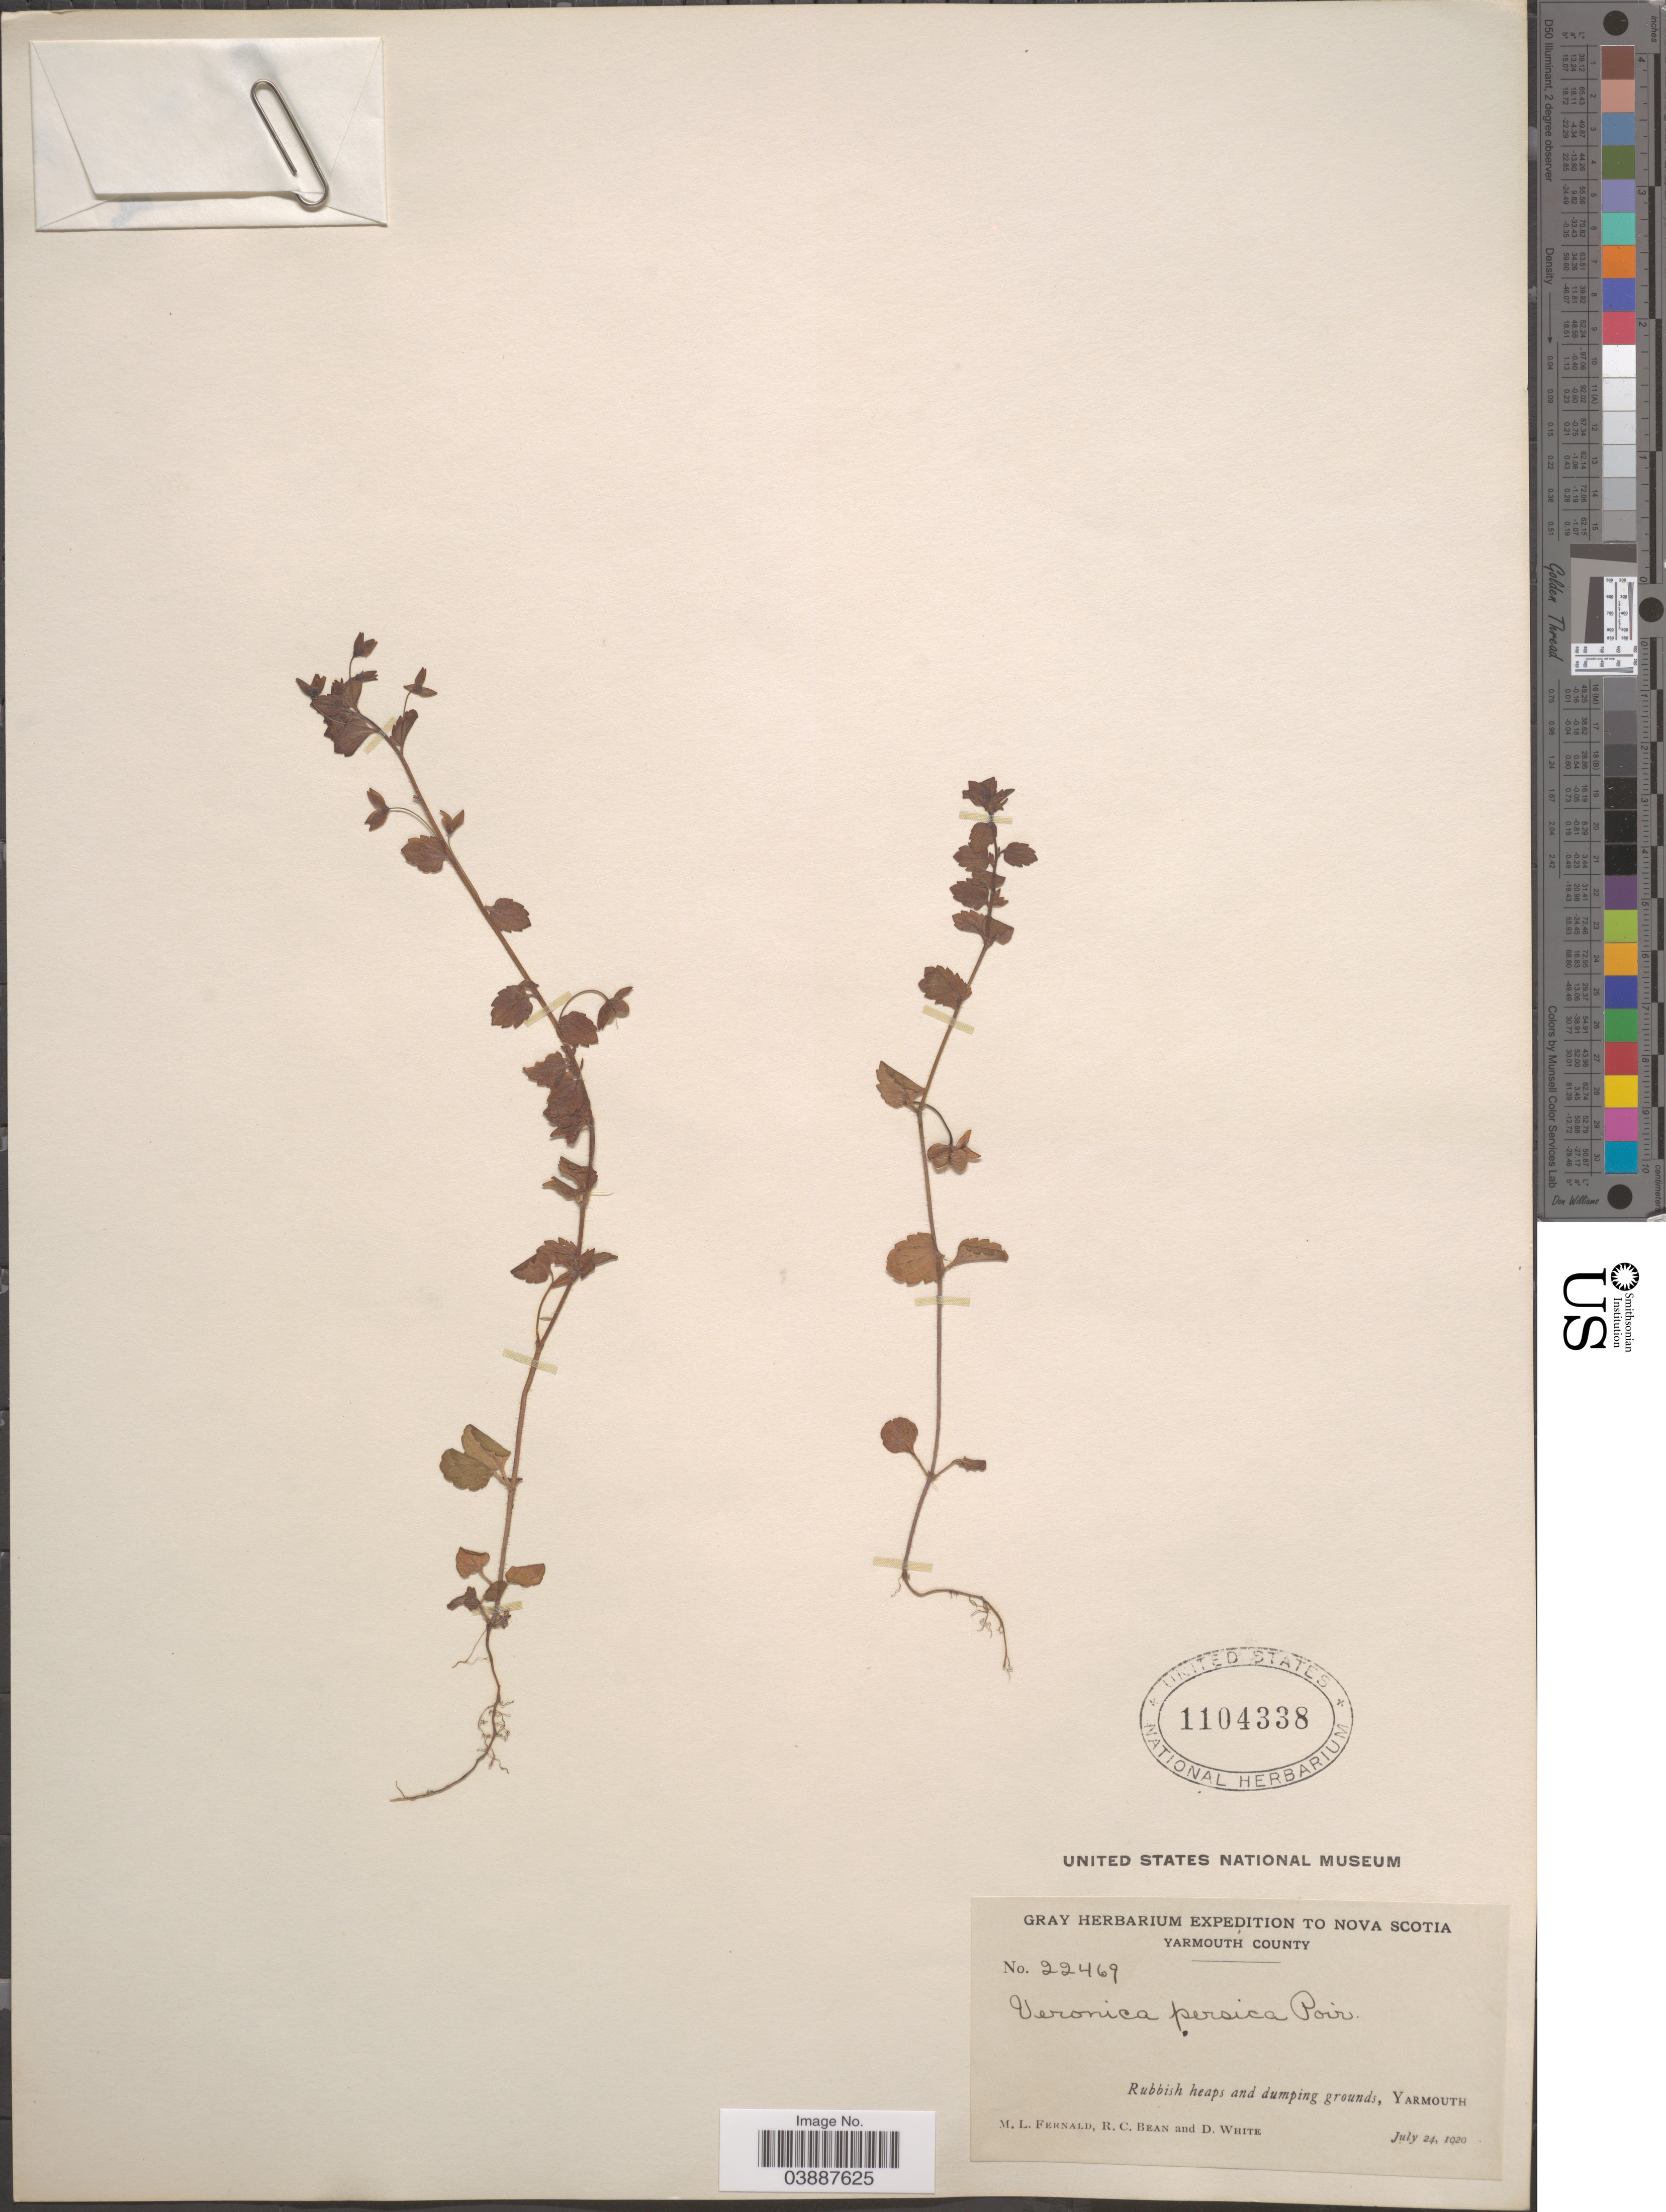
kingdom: Plantae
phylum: Tracheophyta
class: Magnoliopsida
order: Lamiales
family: Plantaginaceae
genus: Veronica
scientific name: Veronica persica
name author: Poir.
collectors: M. L. Fernald, R. Bean & D. White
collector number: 22469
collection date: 1920-07-24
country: Canada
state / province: Nova Scotia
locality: Yarmouth County. Rubbish heaps and dumping grounds, Yarmouth.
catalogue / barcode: US 1104338